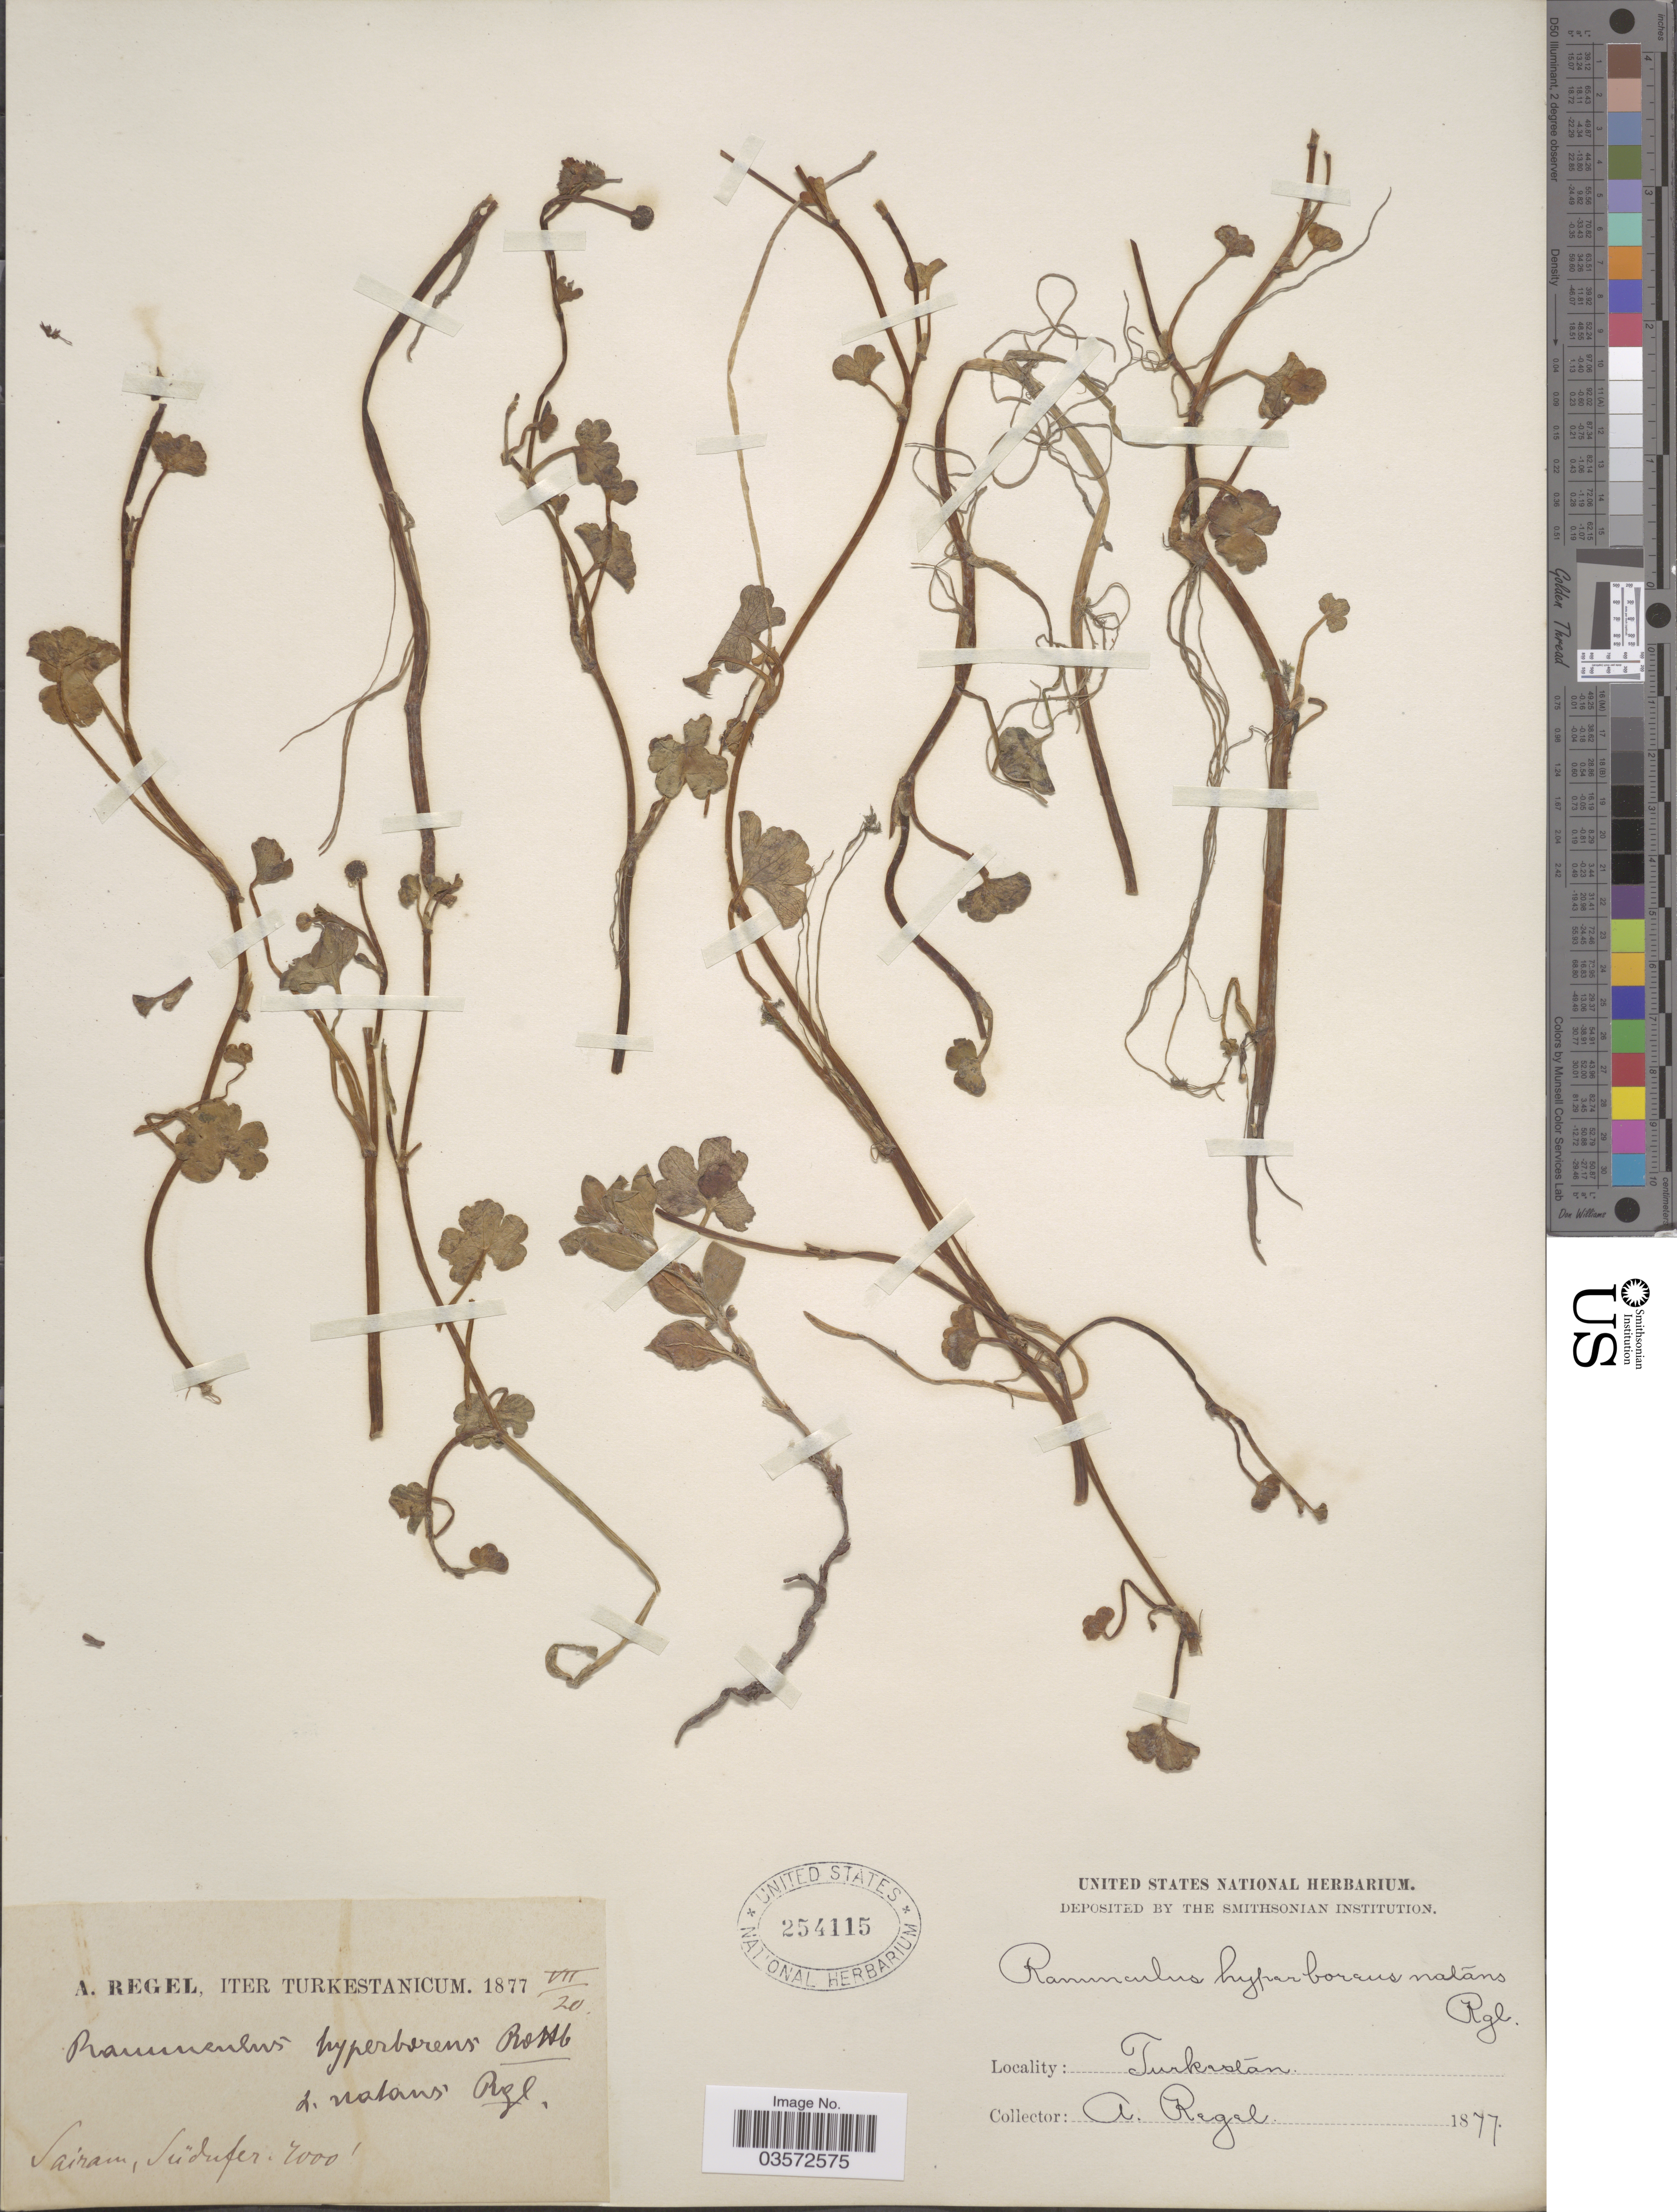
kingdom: Plantae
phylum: Tracheophyta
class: Magnoliopsida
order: Ranunculales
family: Ranunculaceae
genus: Ranunculus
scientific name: Ranunculus hyperboreus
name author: Rottb.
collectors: A. Regel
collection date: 1877-07-20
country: Kazakhstan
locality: Turkestan. Sairam, Südifer.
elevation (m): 1219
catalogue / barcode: US 254115